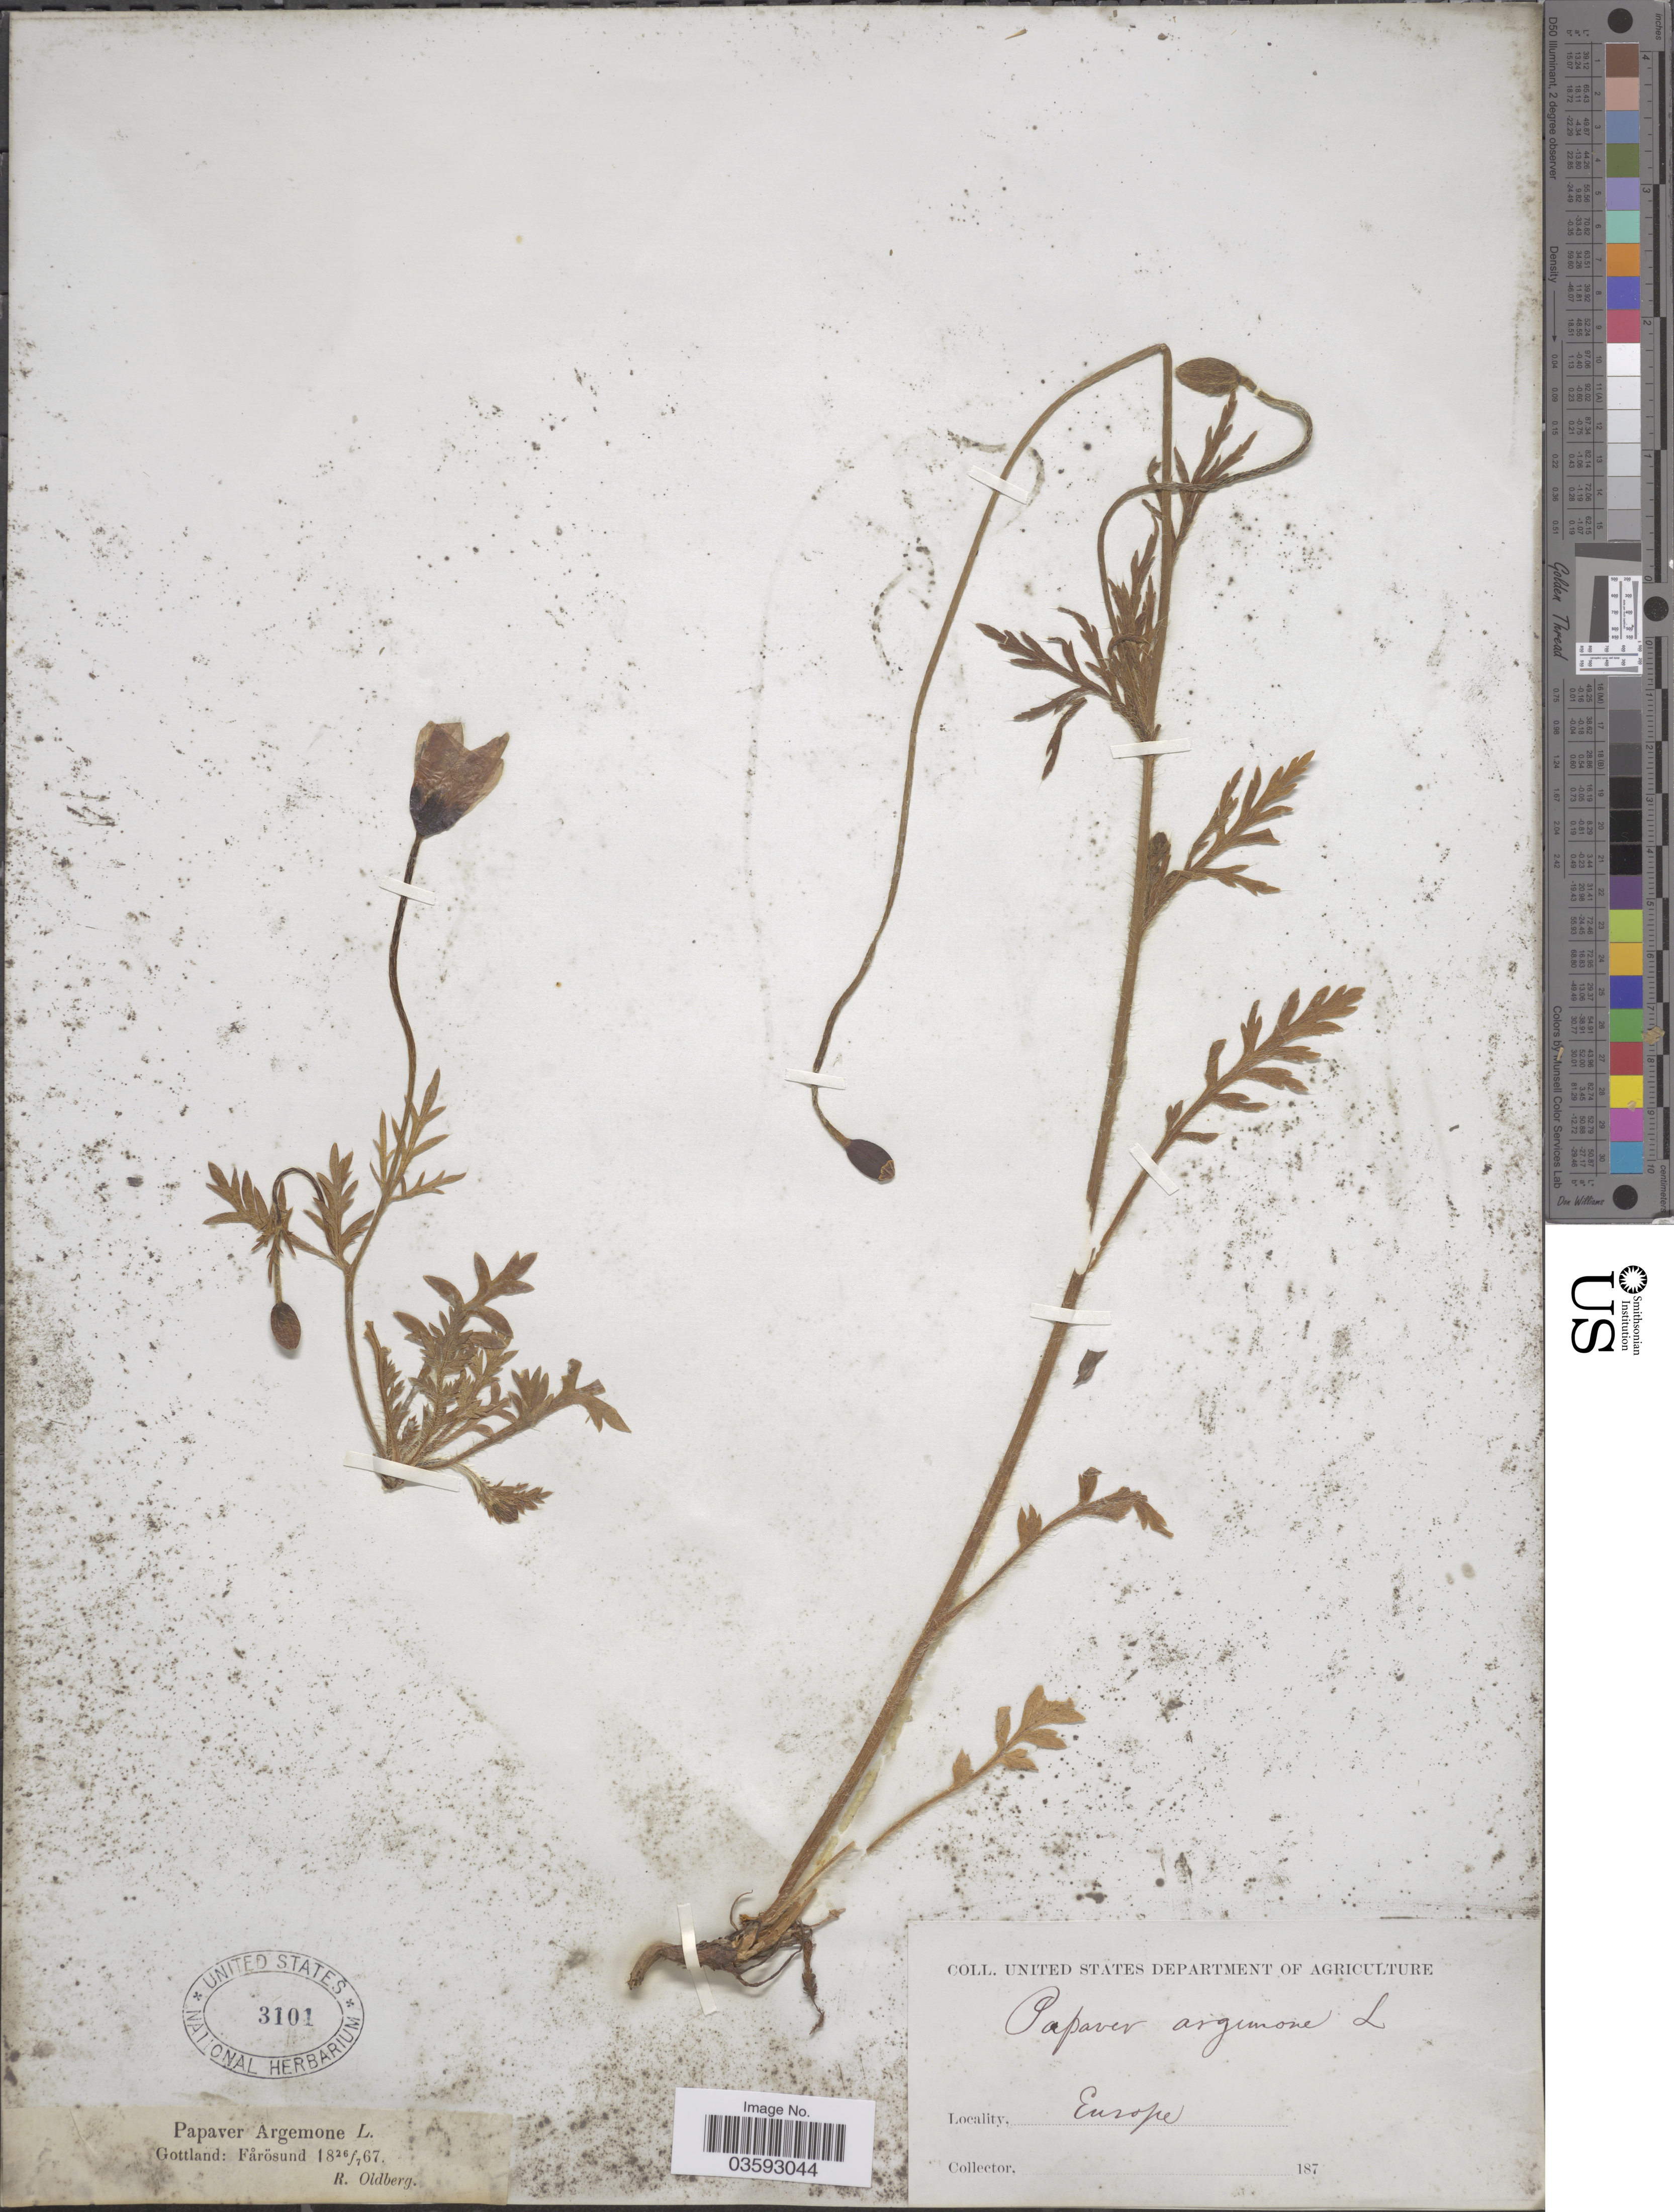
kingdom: Plantae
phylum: Tracheophyta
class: Magnoliopsida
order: Ranunculales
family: Papaveraceae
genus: Papaver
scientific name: Papaver dubium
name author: L.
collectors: R. Oldberg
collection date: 1867-07-26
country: Sweden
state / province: Gotland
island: Gotland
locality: Gottland: Fårösund. Europe.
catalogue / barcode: US 3101